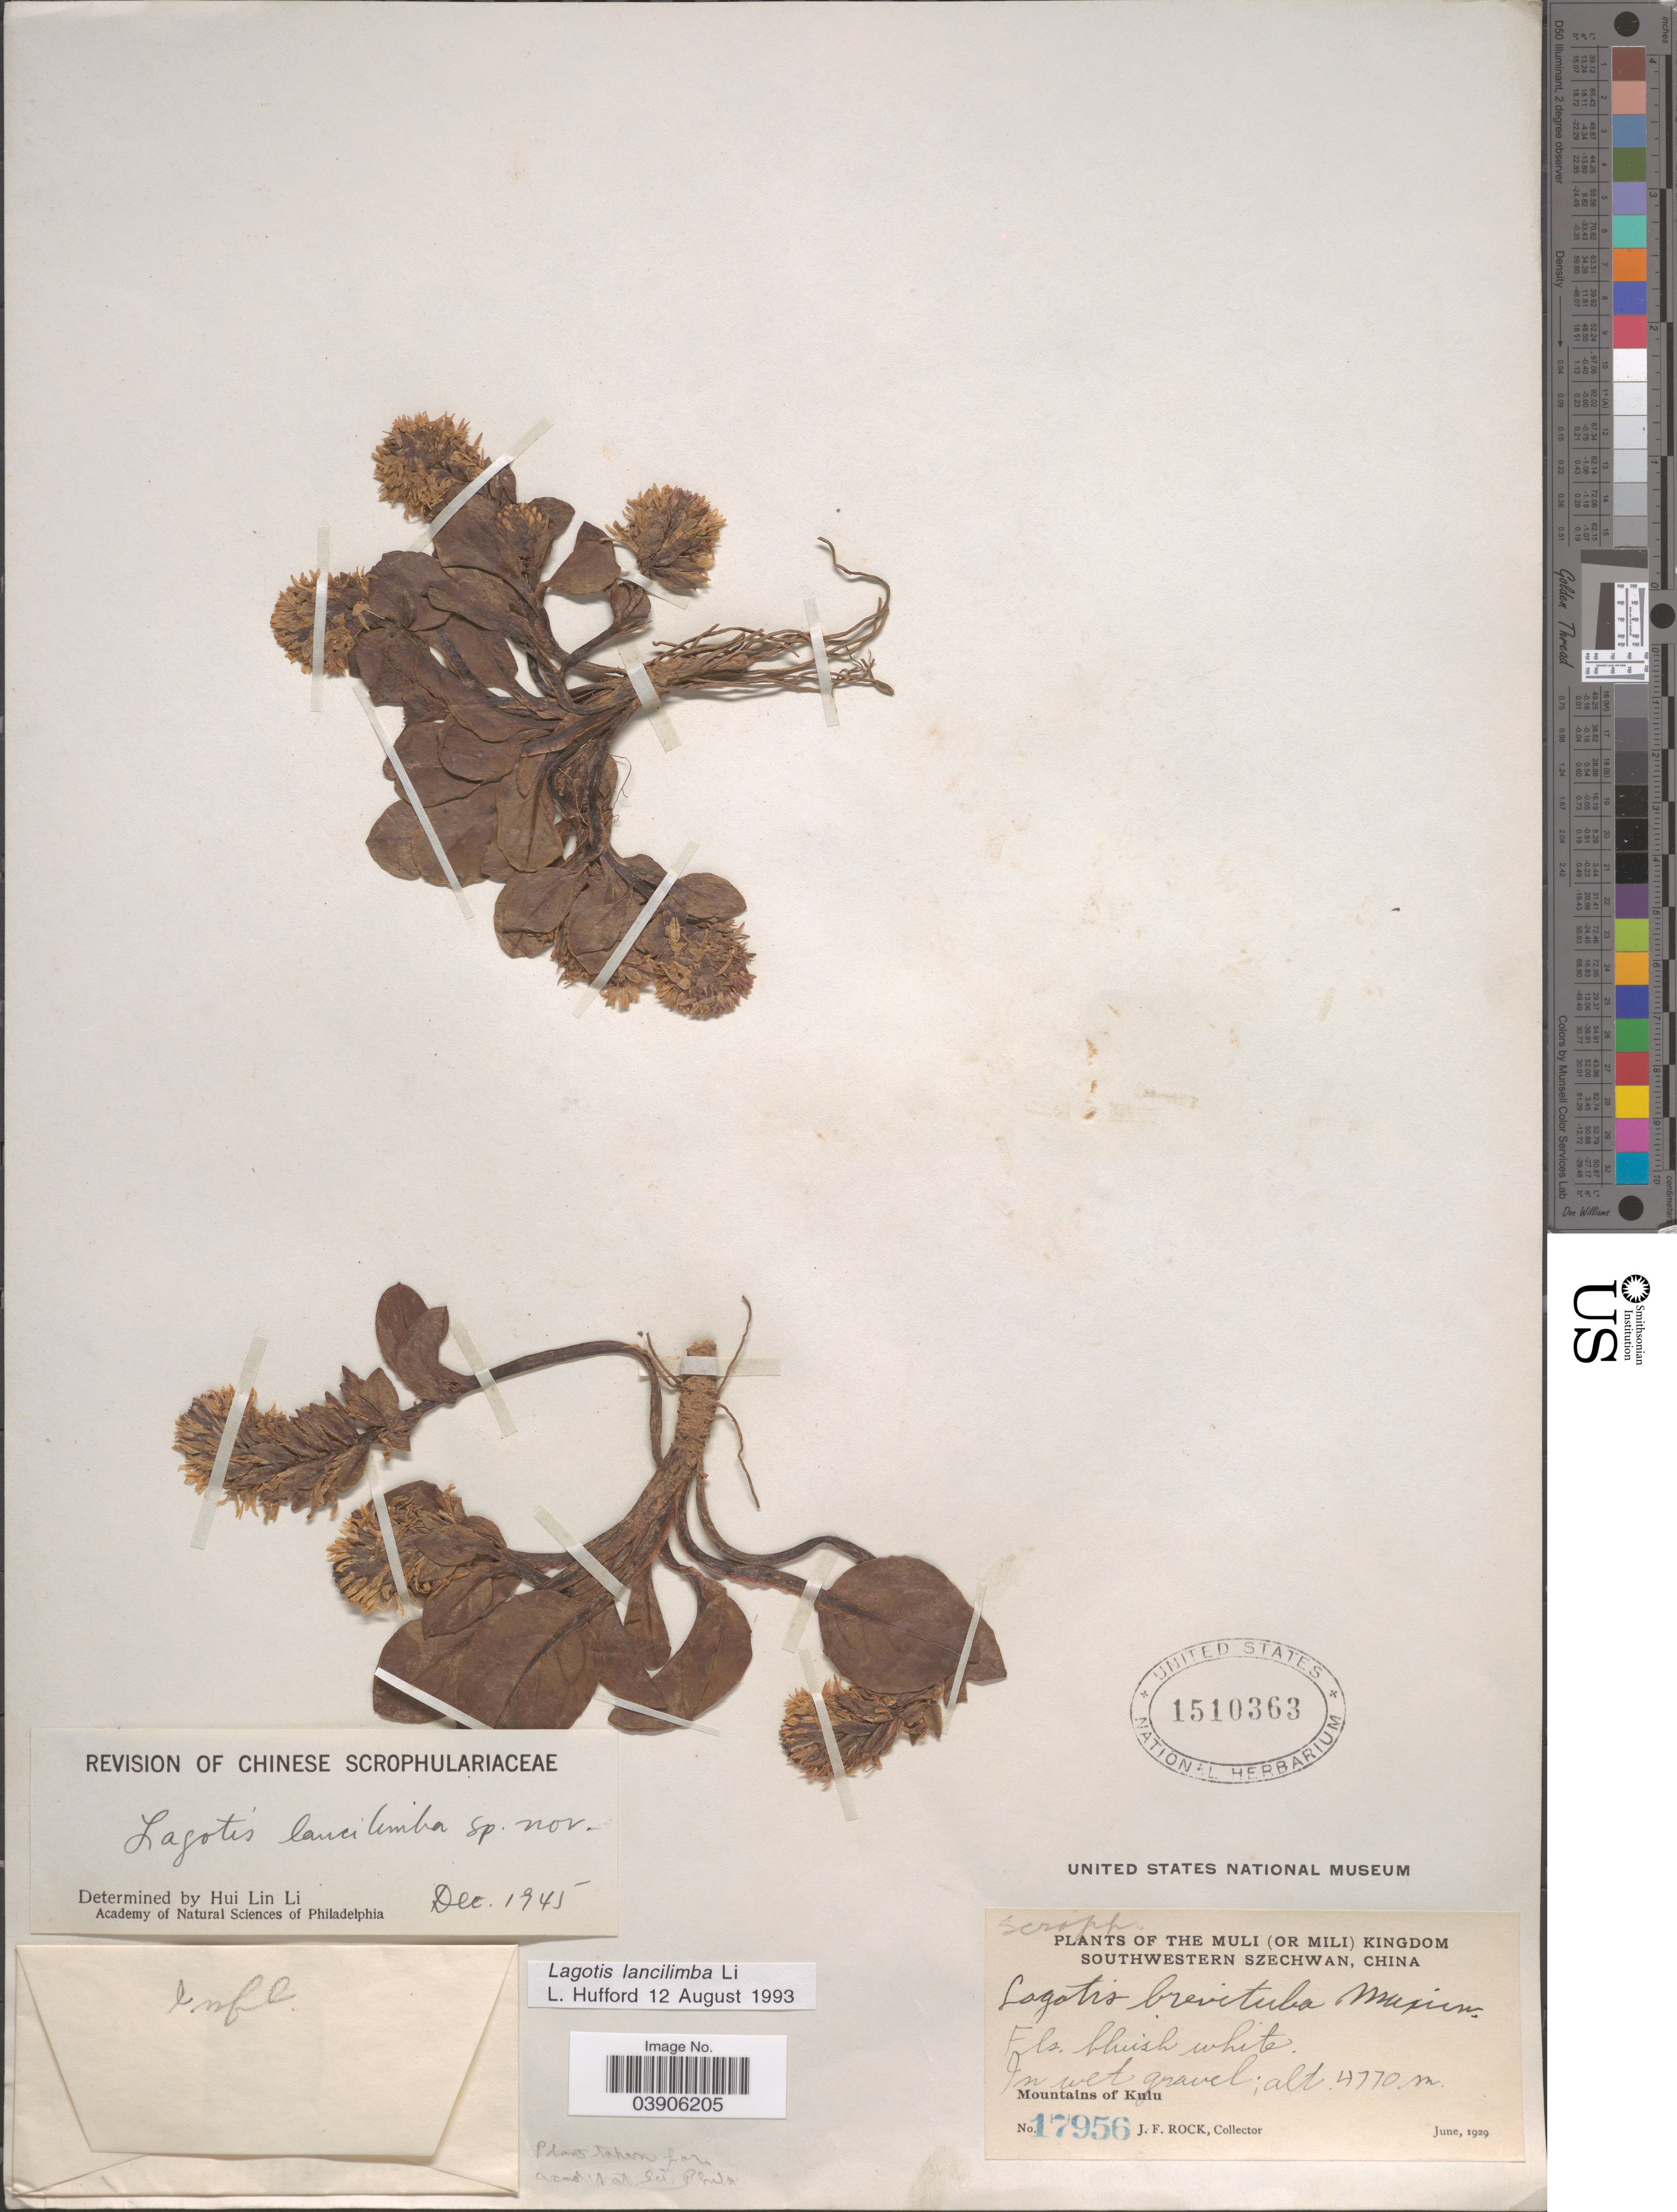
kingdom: Plantae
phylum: Tracheophyta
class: Magnoliopsida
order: Lamiales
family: Plantaginaceae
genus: Lagotis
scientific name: Lagotis lancilimba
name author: H.L. Li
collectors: J. Rock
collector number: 17956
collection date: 1929-06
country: China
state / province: Sichuan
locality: The Muli (or Mili) Kingdom. Southwestern Szechwan. Mountains of Kulu.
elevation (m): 4770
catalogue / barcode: US 1510363